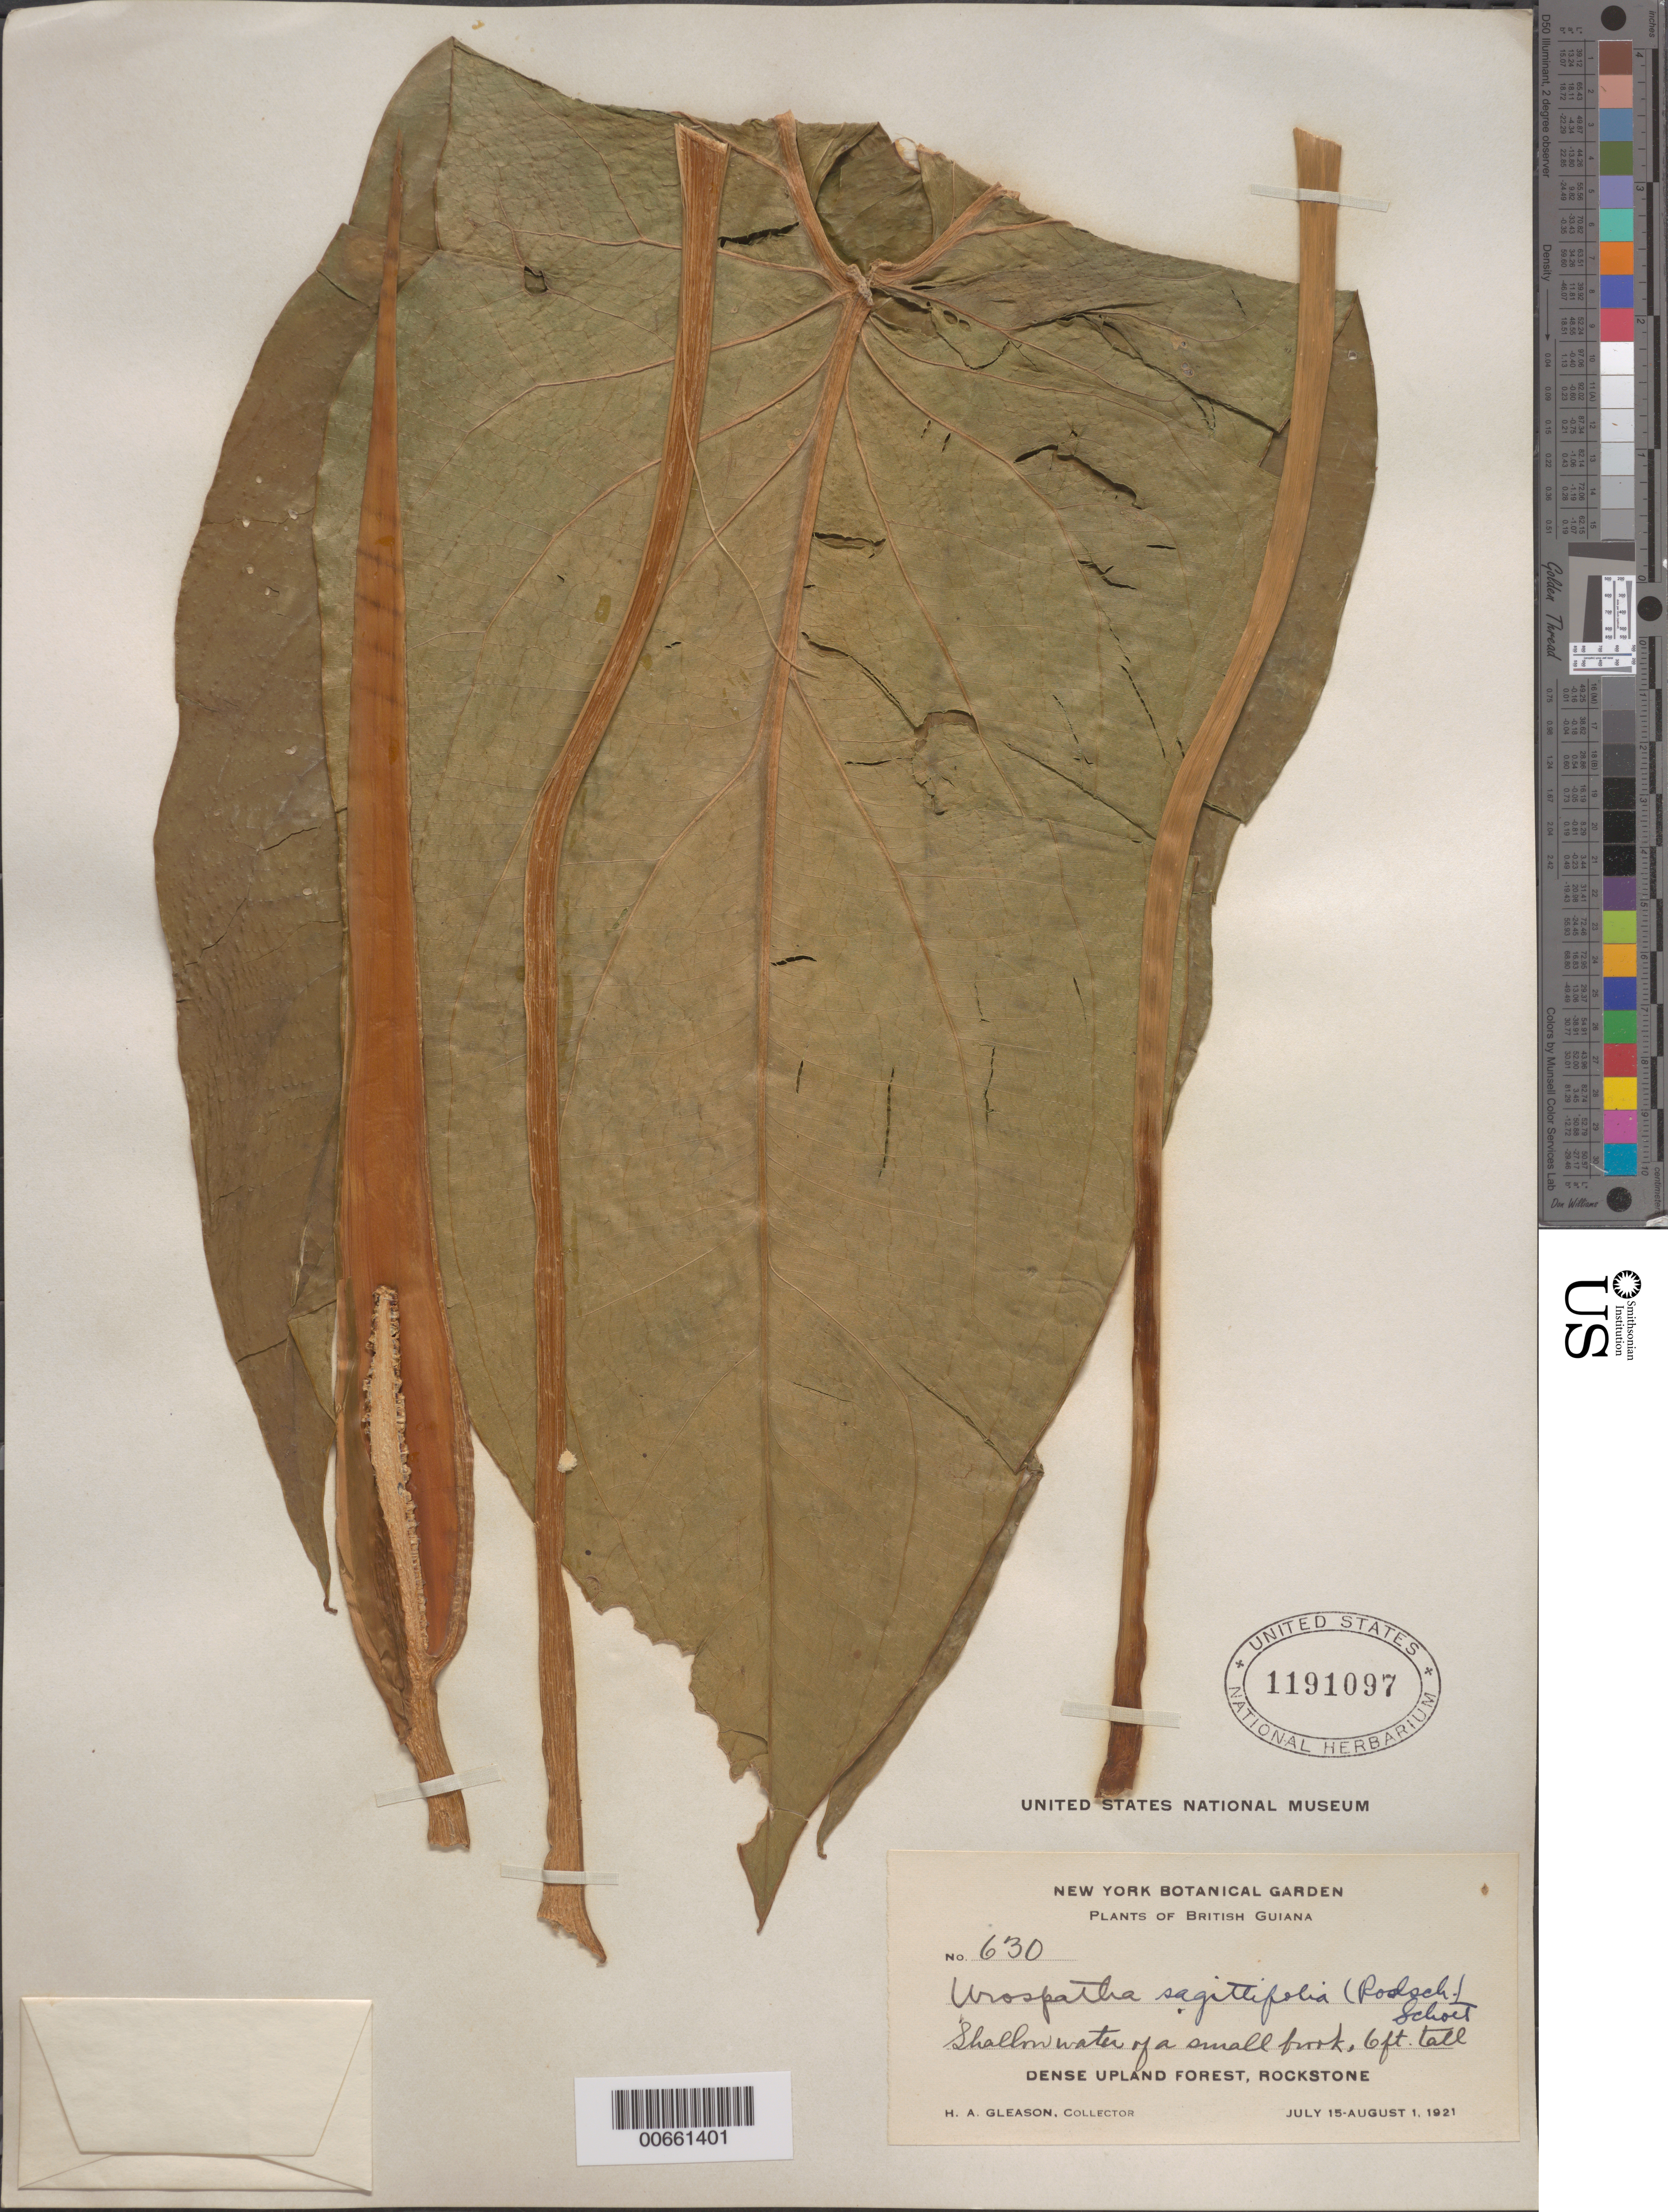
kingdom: Plantae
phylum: Tracheophyta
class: Liliopsida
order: Alismatales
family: Araceae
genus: Urospatha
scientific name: Urospatha sagittifolia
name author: (Rudge) Schott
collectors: H. A. Gleason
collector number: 630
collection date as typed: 15-Jul-21 to 1-Aug-21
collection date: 1921-07-15/1921-08-01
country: Guyana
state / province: U. Demerara-Berbice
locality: Rockstone, in and about the village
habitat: Dense upland forest, shallow water of a small brook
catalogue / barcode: US 1191097